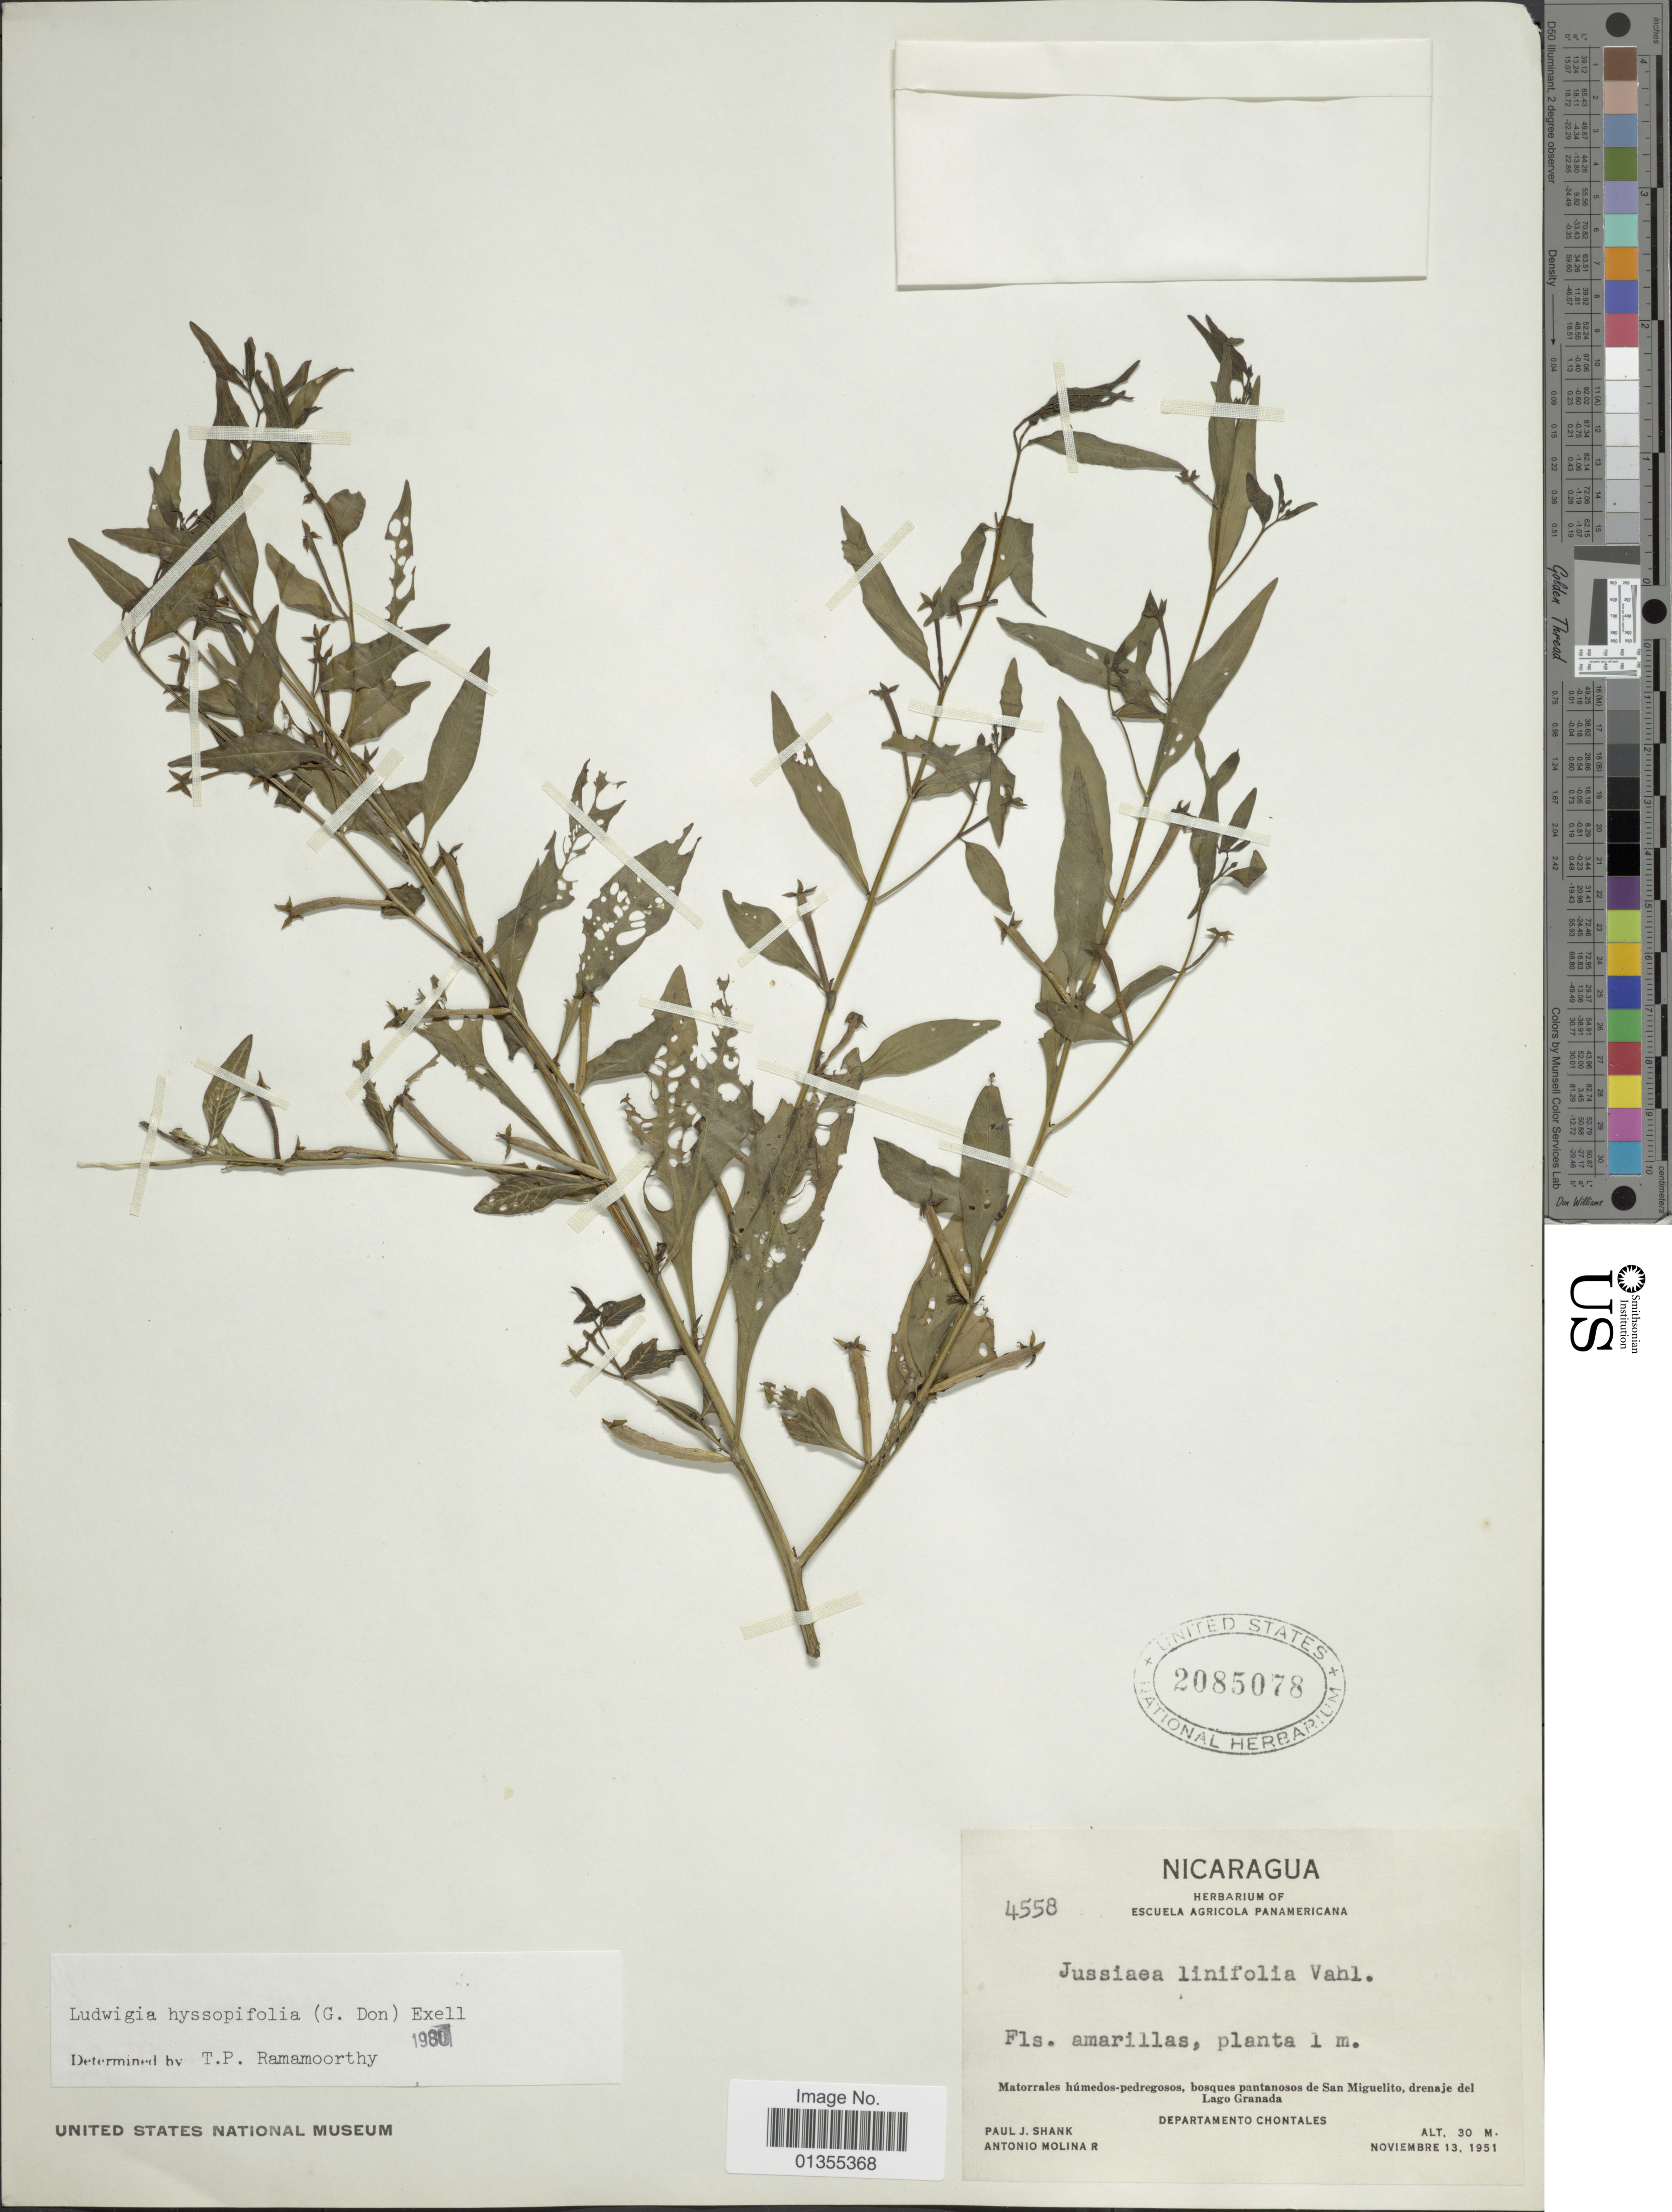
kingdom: Plantae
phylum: Tracheophyta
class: Magnoliopsida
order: Myrtales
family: Onagraceae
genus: Ludwigia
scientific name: Ludwigia hyssopifolia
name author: (G. Don) Exell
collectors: P. J. Shank & A. Molina R.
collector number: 4558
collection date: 1951-11-13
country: Nicaragua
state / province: Chontales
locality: Matorrales húmedos-pedregosos, bosques pantanosos de San Miguelito, drenaje del Lago Granado. Departamentol Chontales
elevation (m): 30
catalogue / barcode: US 2085078